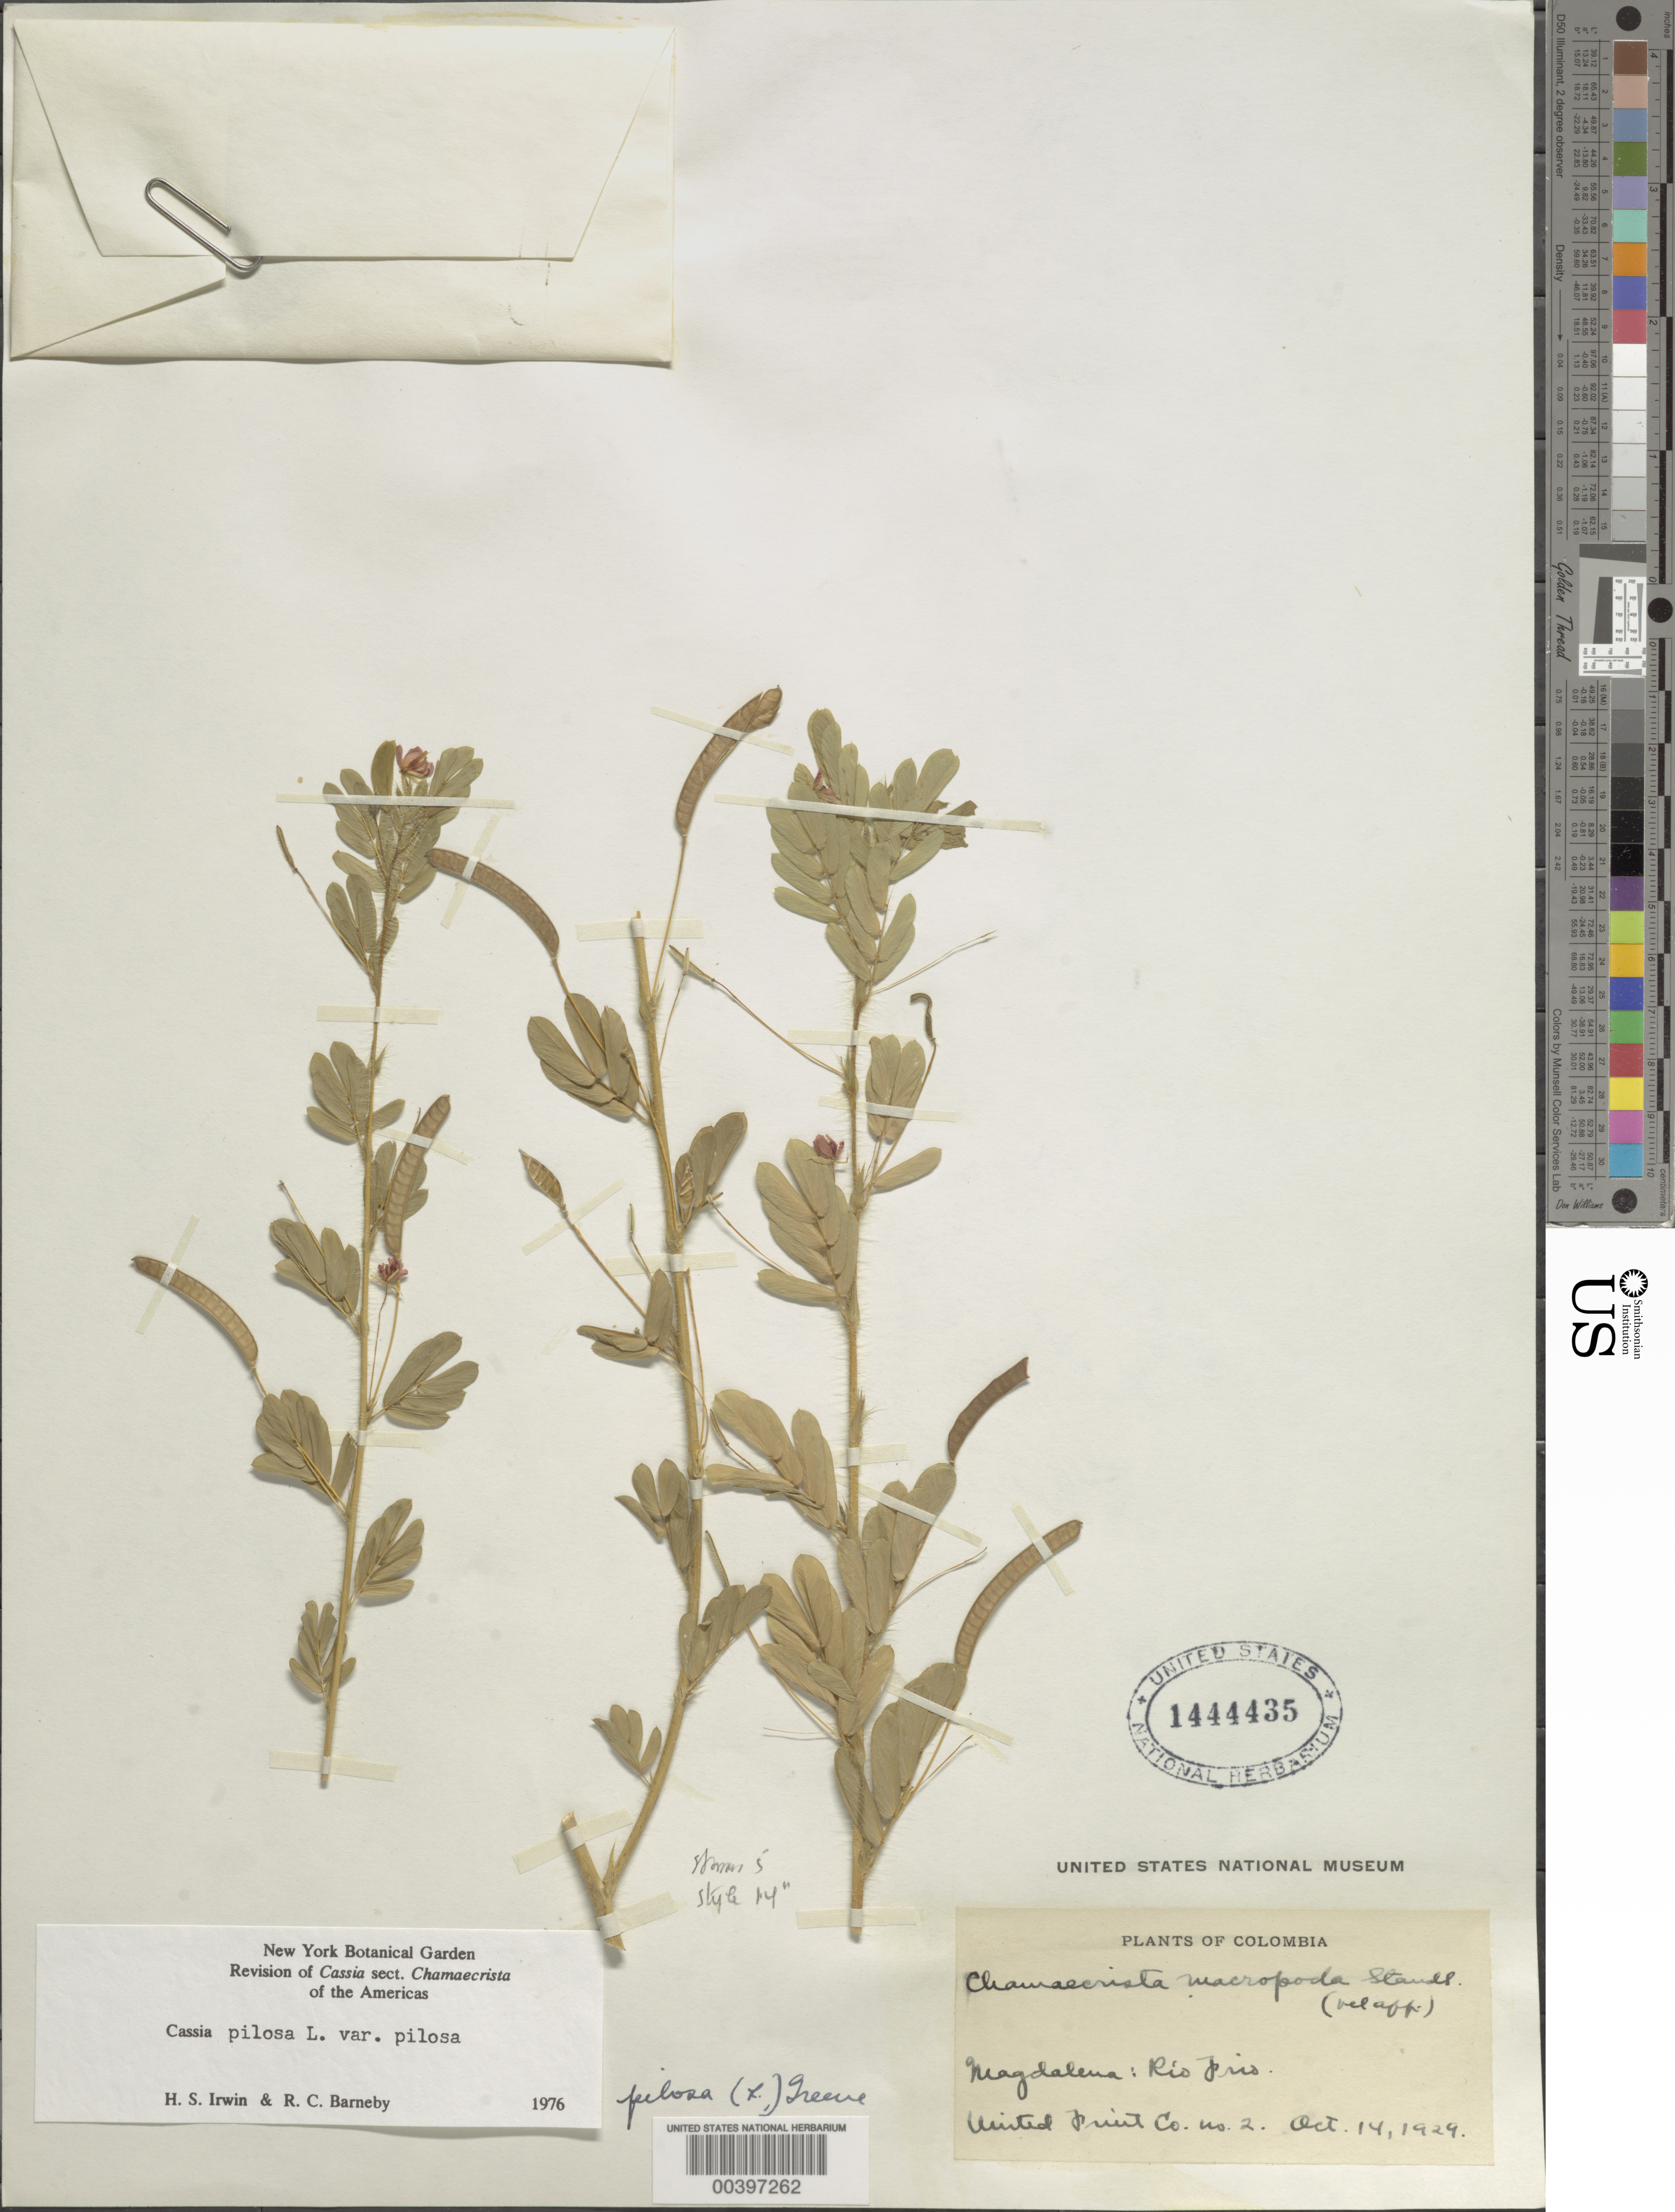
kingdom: Plantae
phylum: Tracheophyta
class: Magnoliopsida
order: Fabales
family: Fabaceae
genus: Chamaecrista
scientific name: Chamaecrista pilosa var. pilosa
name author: (L.) Greene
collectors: United Fruit Co.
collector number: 2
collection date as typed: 14 Oct 1929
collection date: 1929-10-14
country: Colombia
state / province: Magdalena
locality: Rio pRio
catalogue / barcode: US 1444435